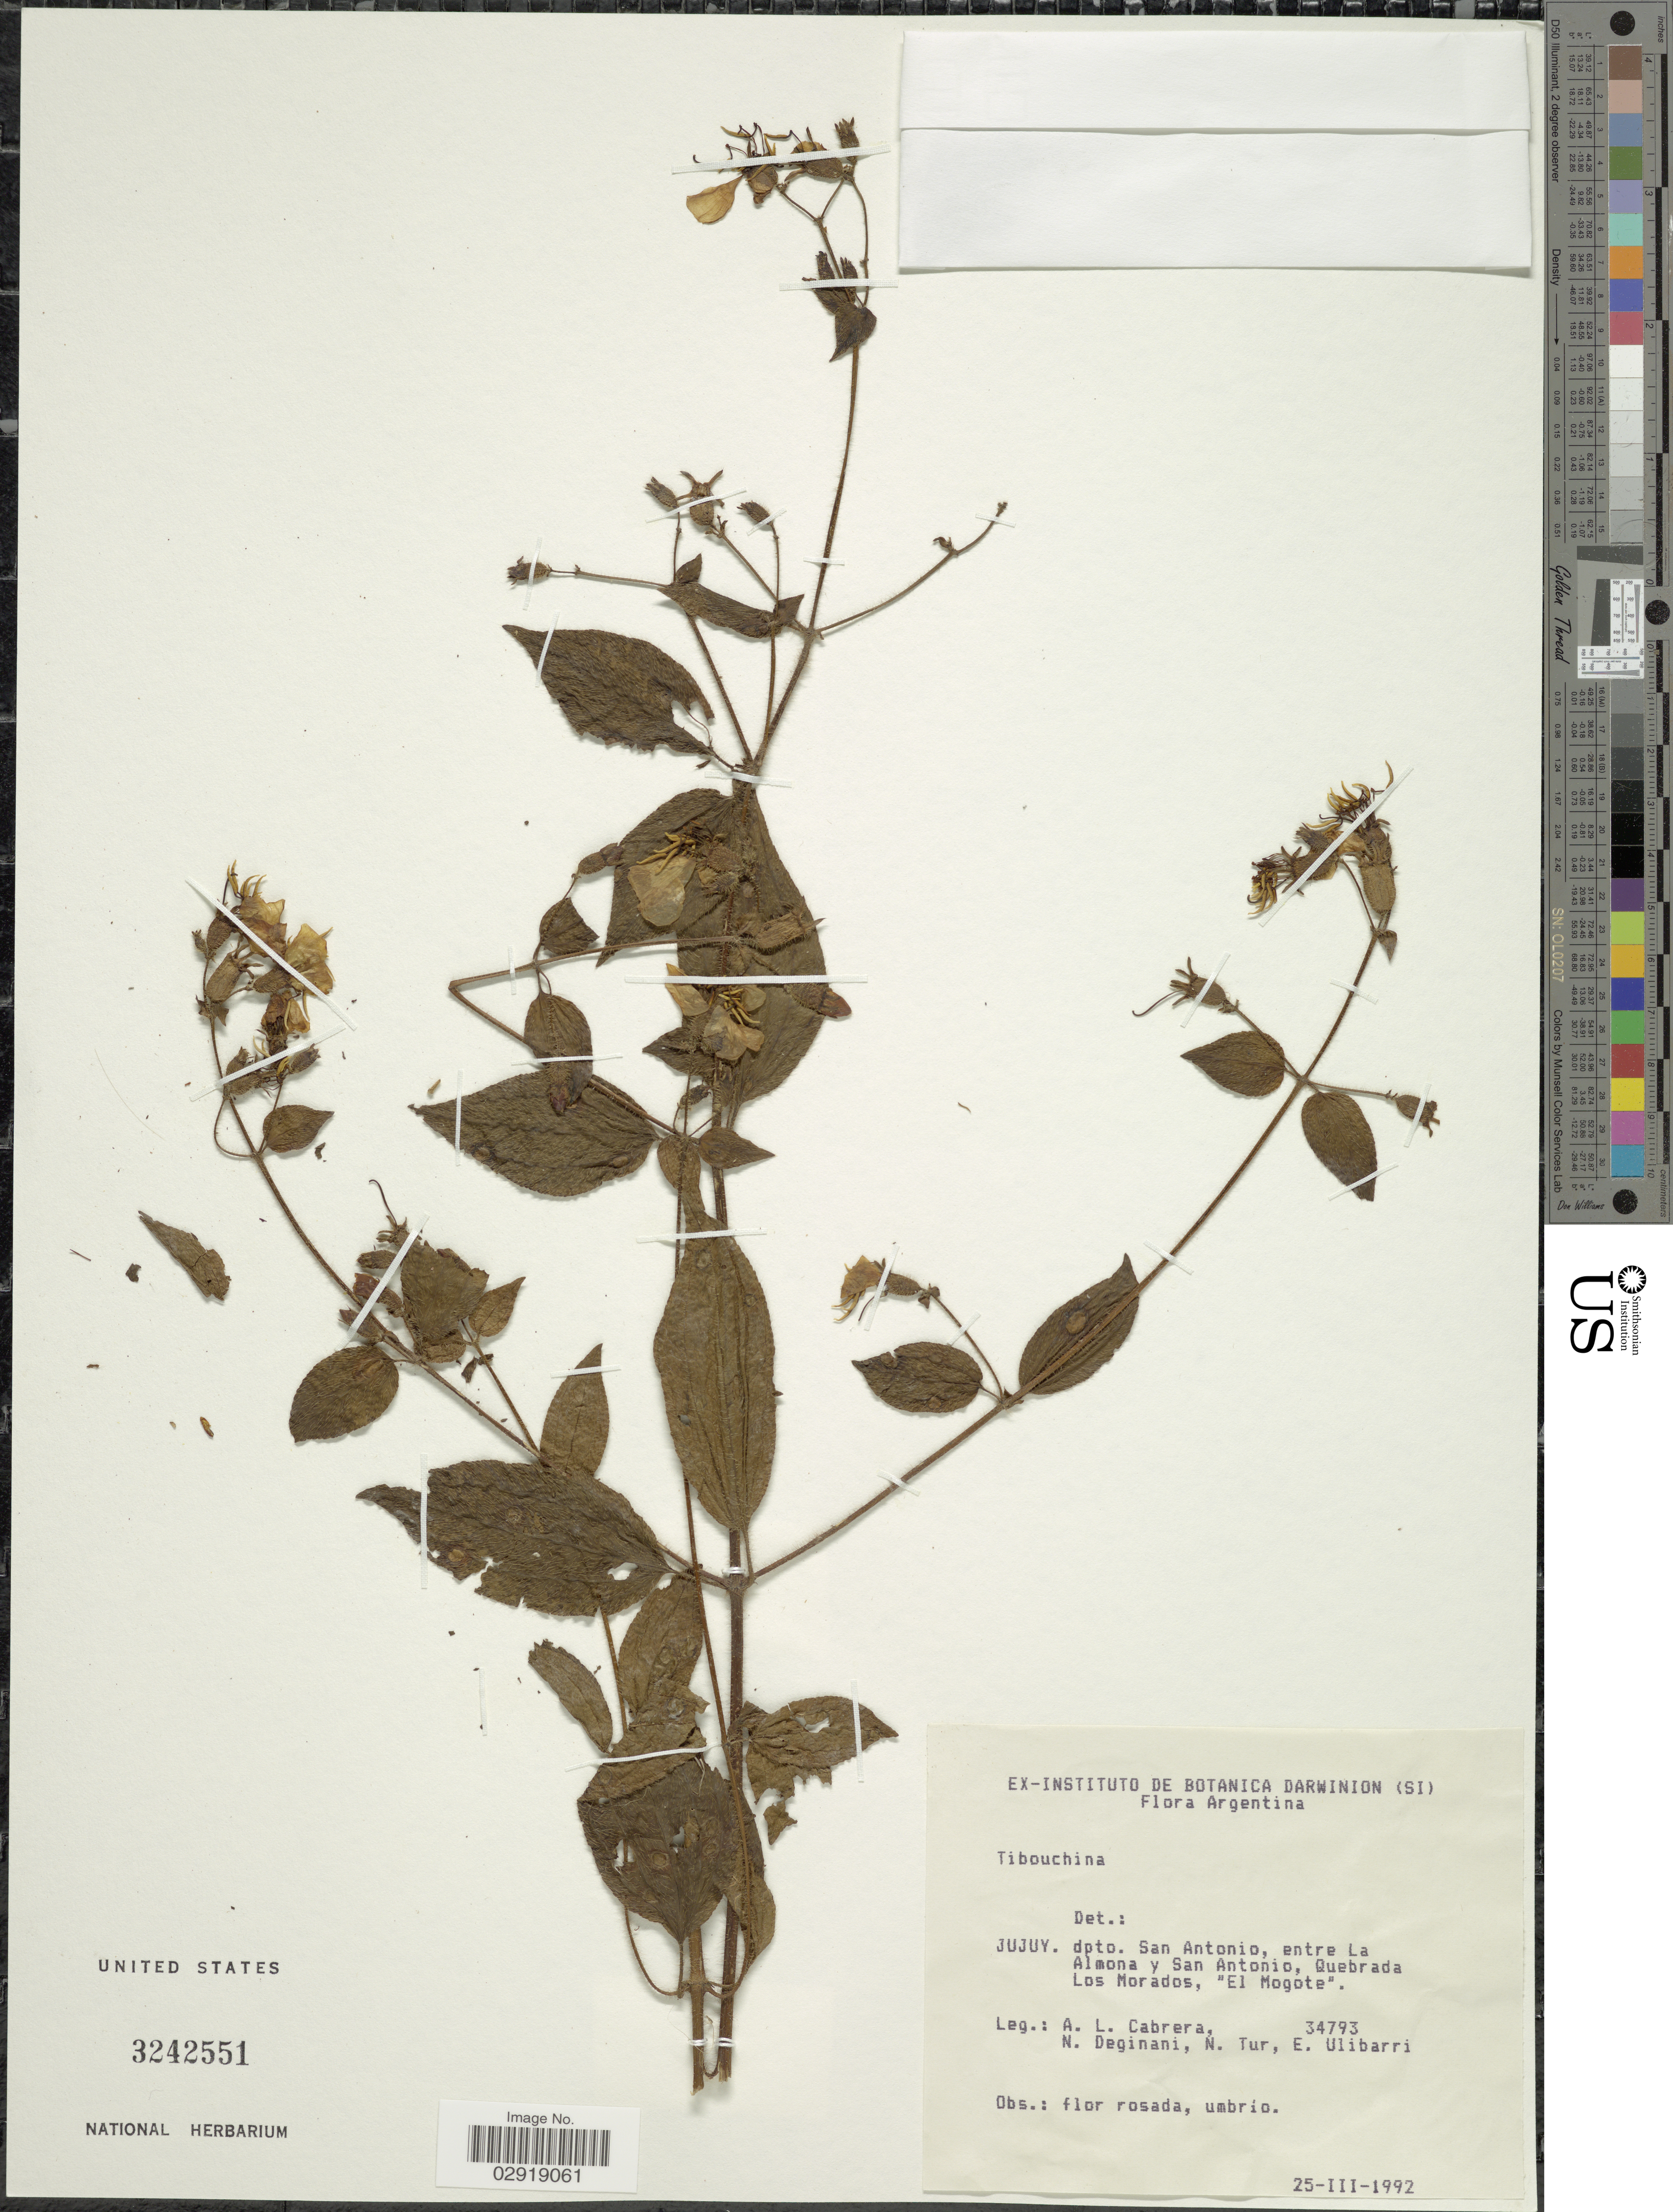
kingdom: Plantae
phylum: Tracheophyta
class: Magnoliopsida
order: Myrtales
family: Melastomataceae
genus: Chaetogastra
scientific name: Chaetogastra sp.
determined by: Michelangeli, F. A.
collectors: A. L. Cabrera, N. Deginani, N. Tur & E. Ulibarri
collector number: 34793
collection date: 1992-03-25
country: Argentina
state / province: Jujuy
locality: Dpto. San Antonio, entre La Almona y San Antonio, Quebrada Los Morados, "El Mogote".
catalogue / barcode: US 3242551